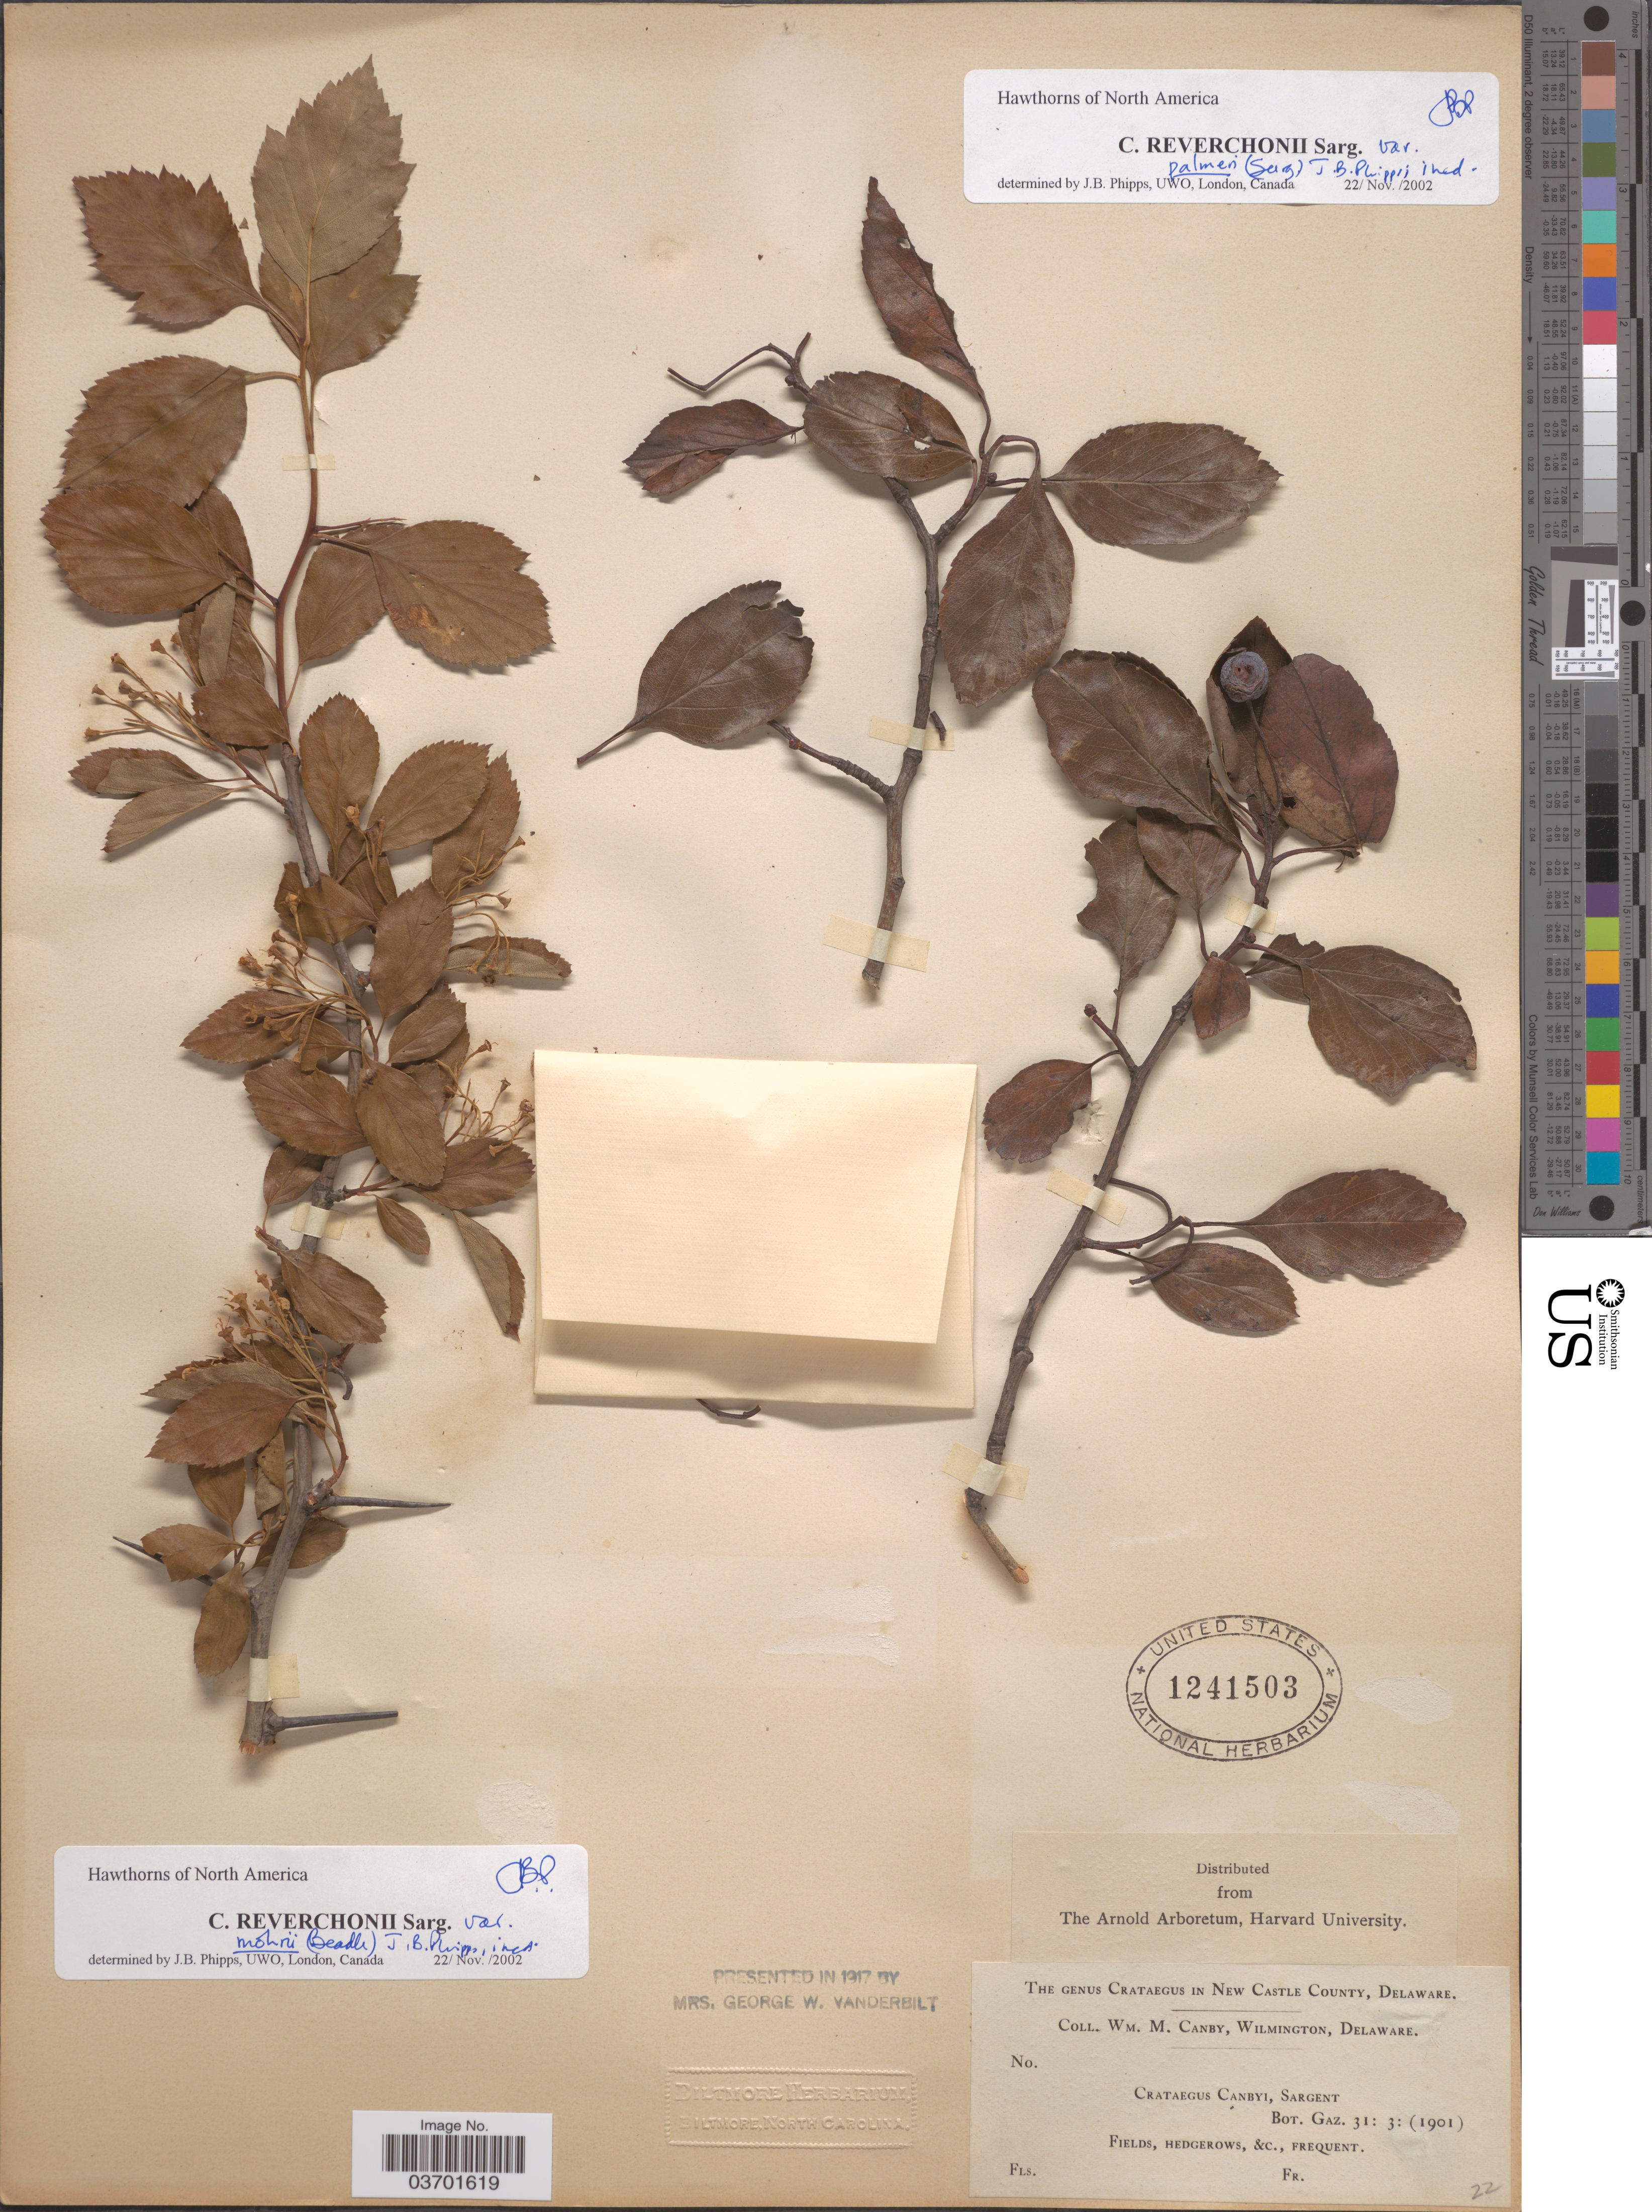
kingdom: Plantae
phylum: Tracheophyta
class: Magnoliopsida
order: Rosales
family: Rosaceae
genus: Crataegus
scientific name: Crataegus reverchonii var. mohrii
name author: (Beadle) J.B. Phipps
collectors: W. M. Canby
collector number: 22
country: United States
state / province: Delaware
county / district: New Castle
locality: In New Castle County.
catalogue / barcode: US 1241503